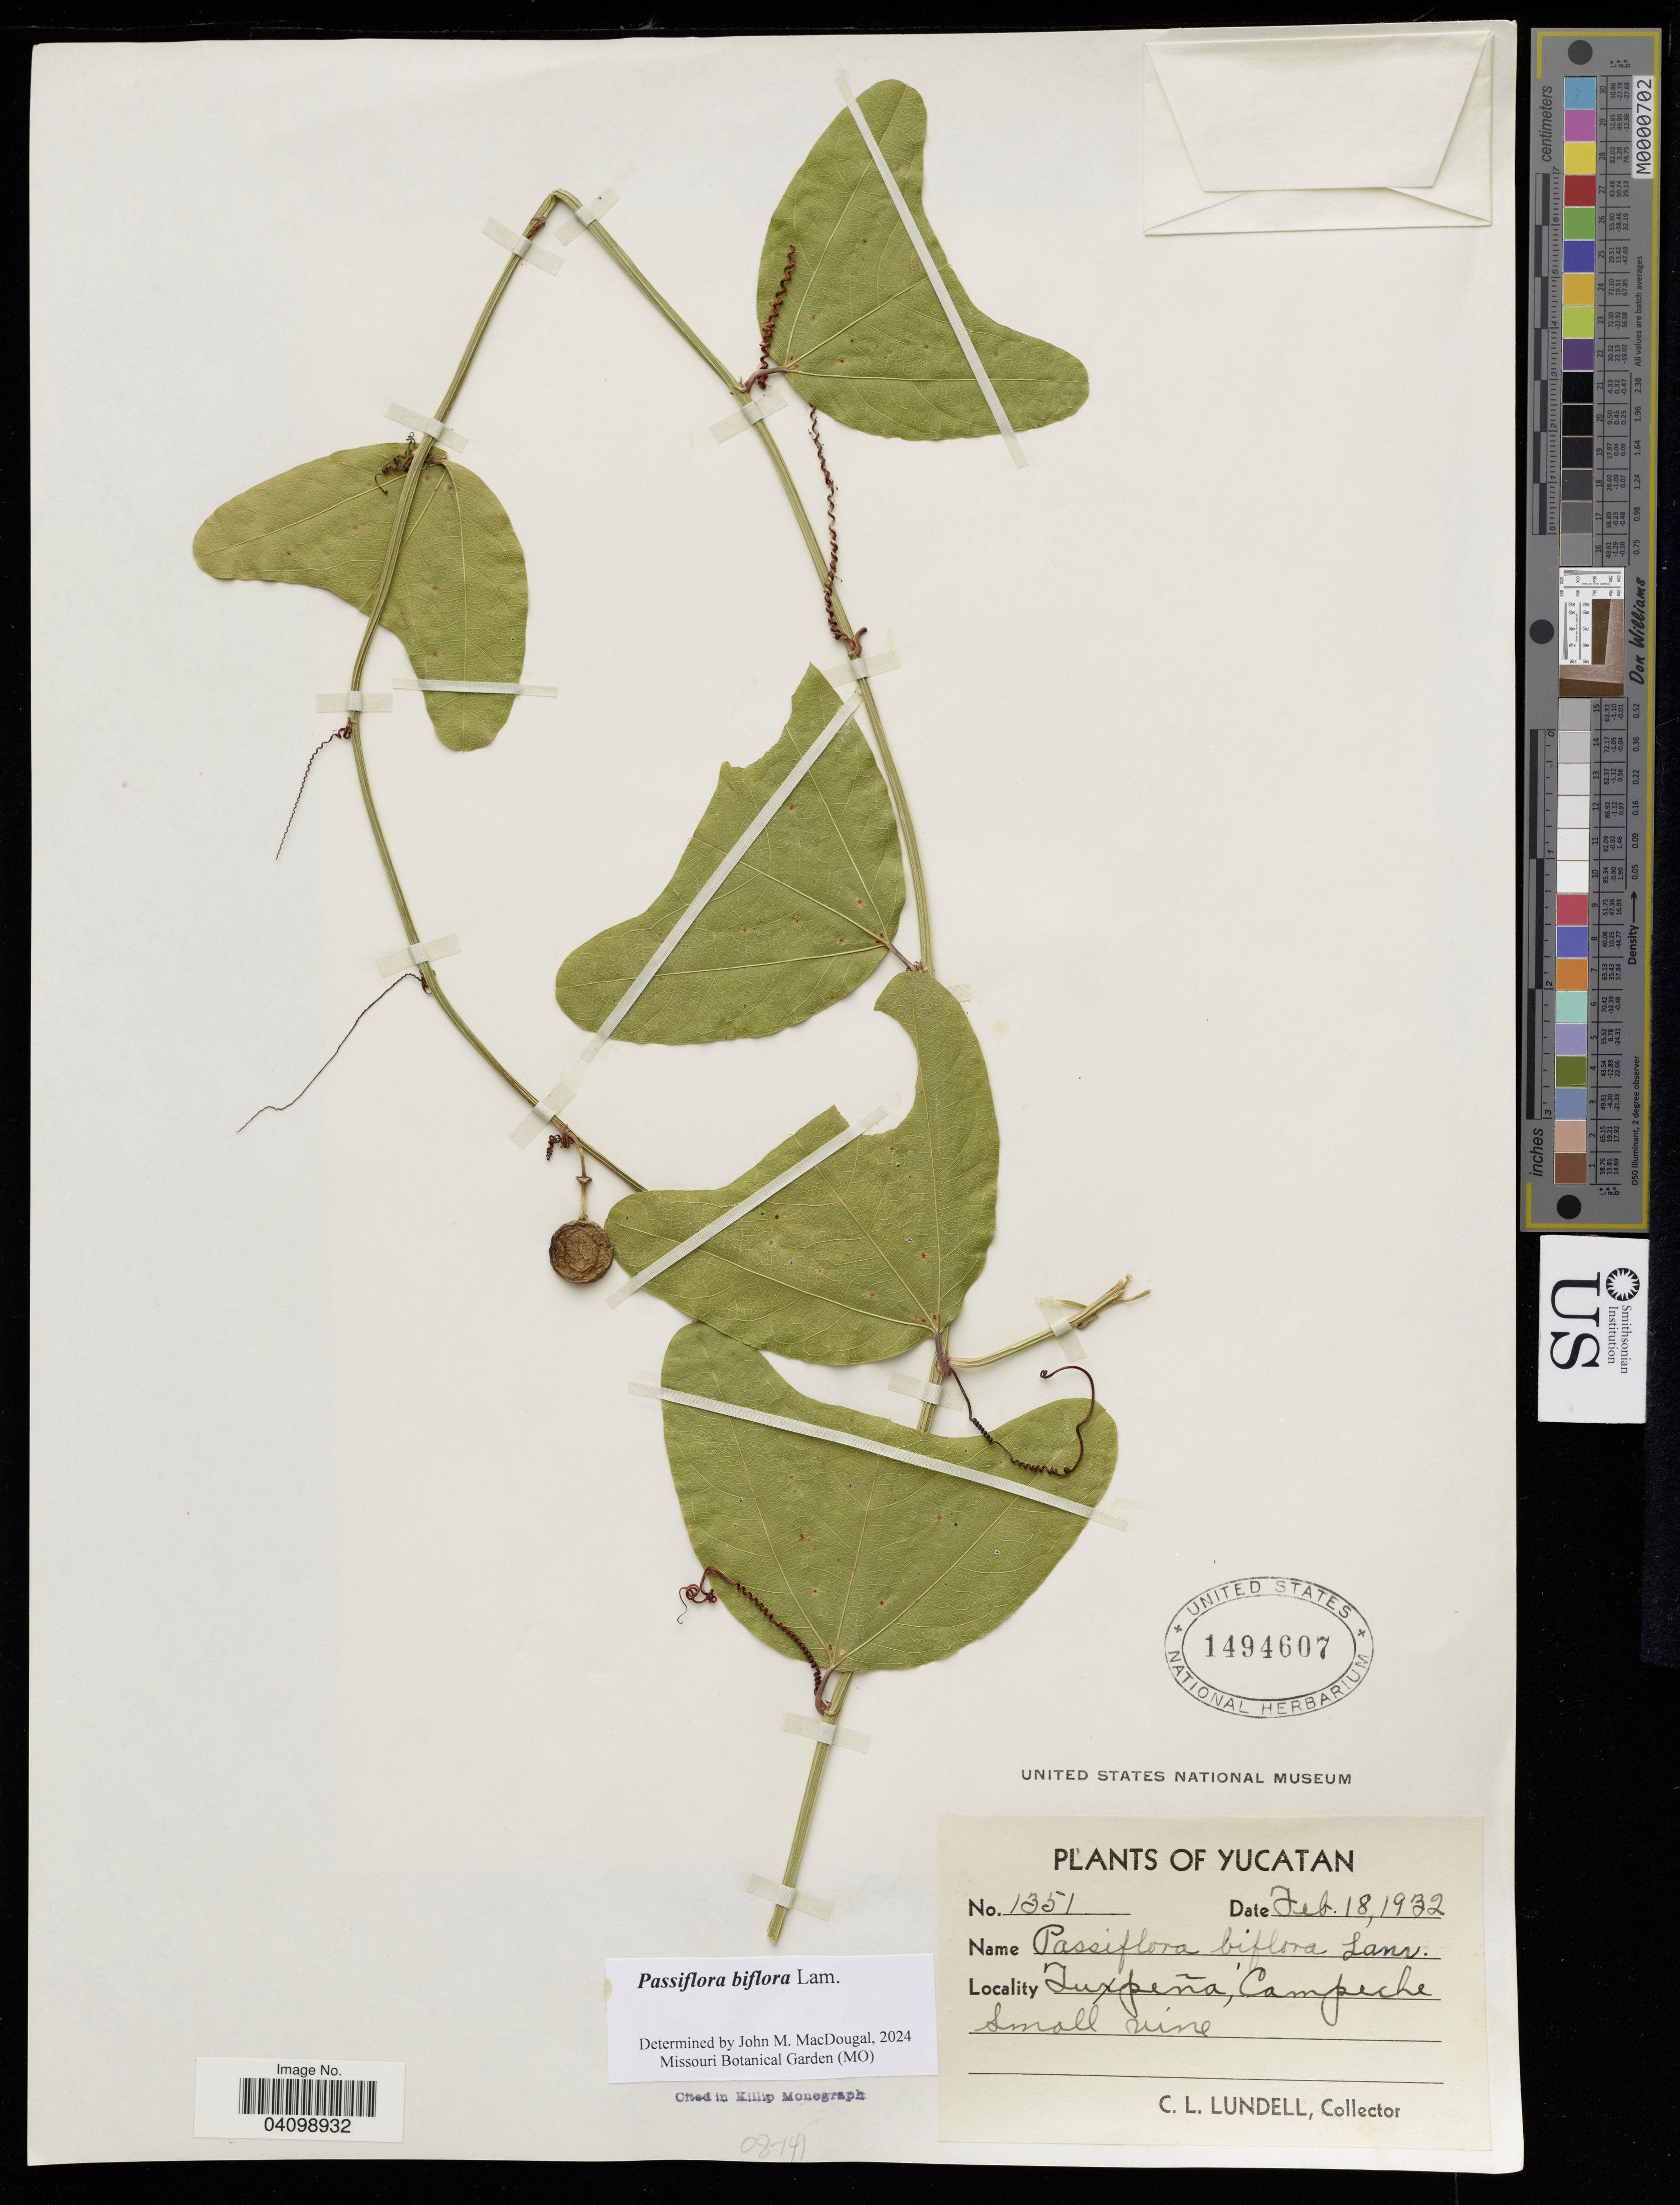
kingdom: Plantae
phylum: Tracheophyta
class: Magnoliopsida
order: Malpighiales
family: Passifloraceae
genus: Passiflora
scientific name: Passiflora biflora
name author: Lam.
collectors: C. Lundell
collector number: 1351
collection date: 1932-02-18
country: Mexico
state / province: Yucatán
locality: Tuxpeña, Campeche.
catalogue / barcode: US 1494607